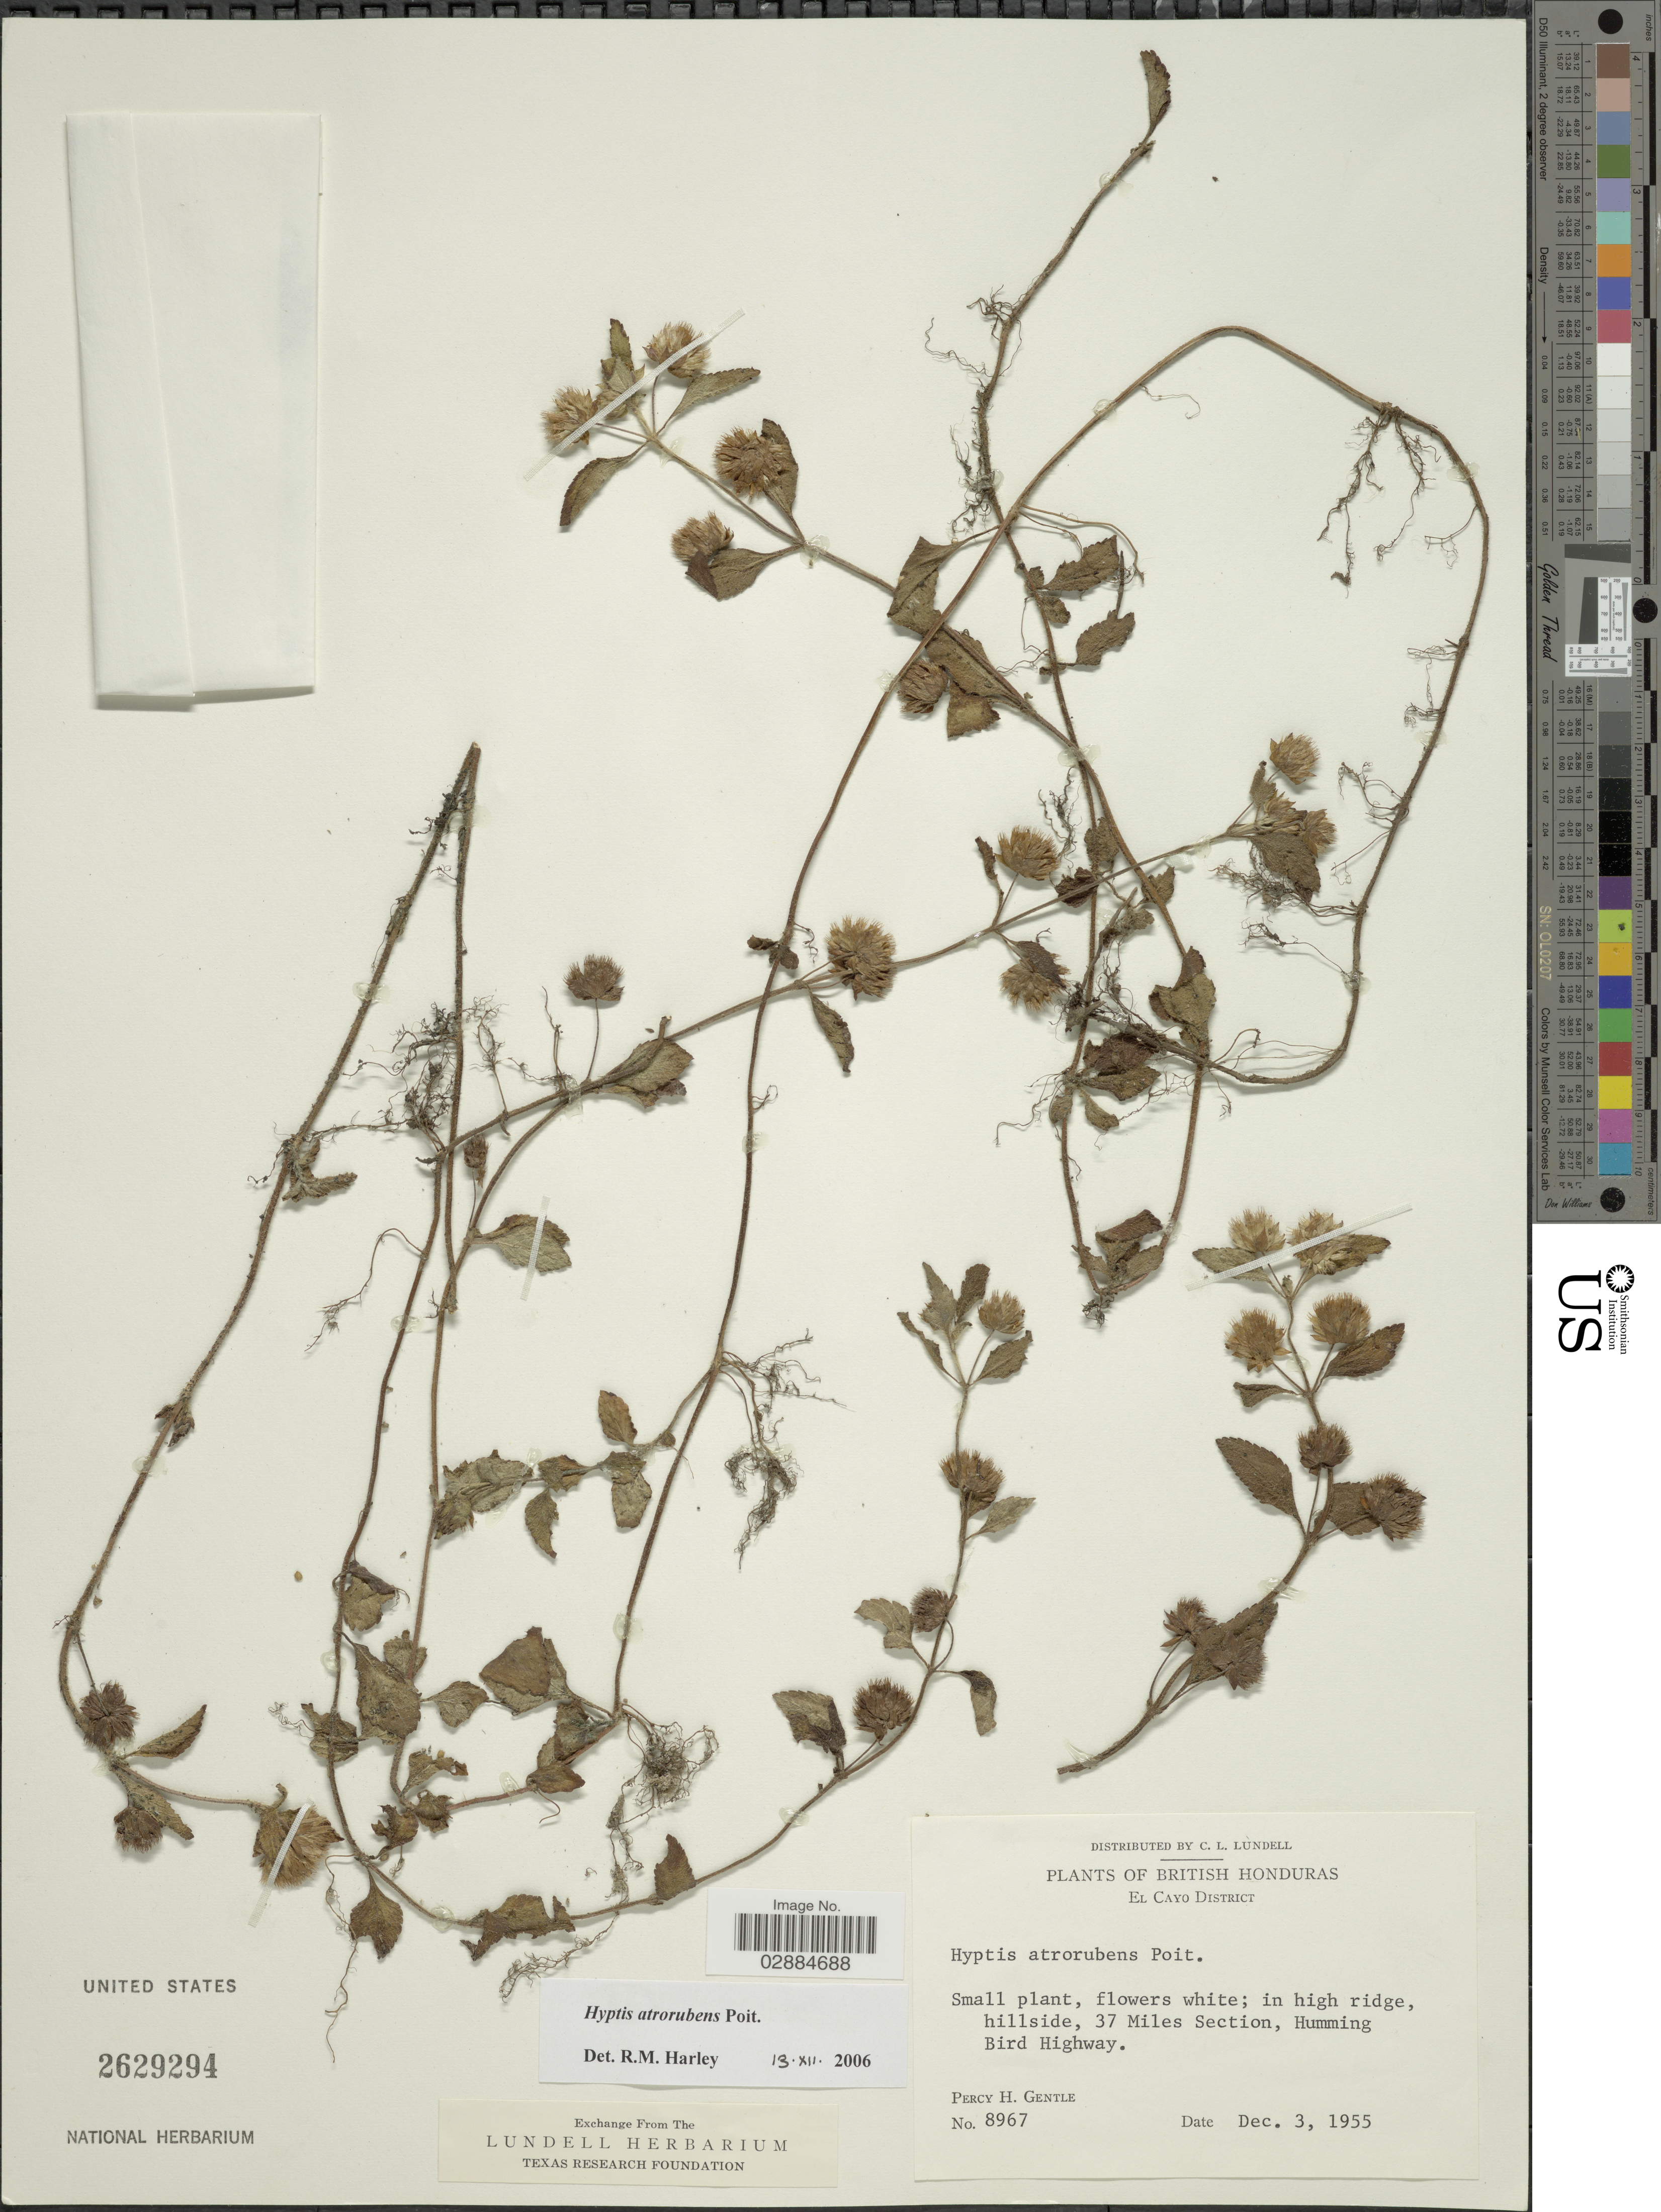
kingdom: Plantae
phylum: Tracheophyta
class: Magnoliopsida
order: Lamiales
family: Lamiaceae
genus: Hyptis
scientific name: Hyptis atrorubens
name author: Poit.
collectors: P. H. Gentle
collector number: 8967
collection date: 1955-12-03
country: Belize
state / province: Cayo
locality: British Honduras, El Cayo District, hillside, 37 Miles section, Humming Bird Highway.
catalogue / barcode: US 2629294